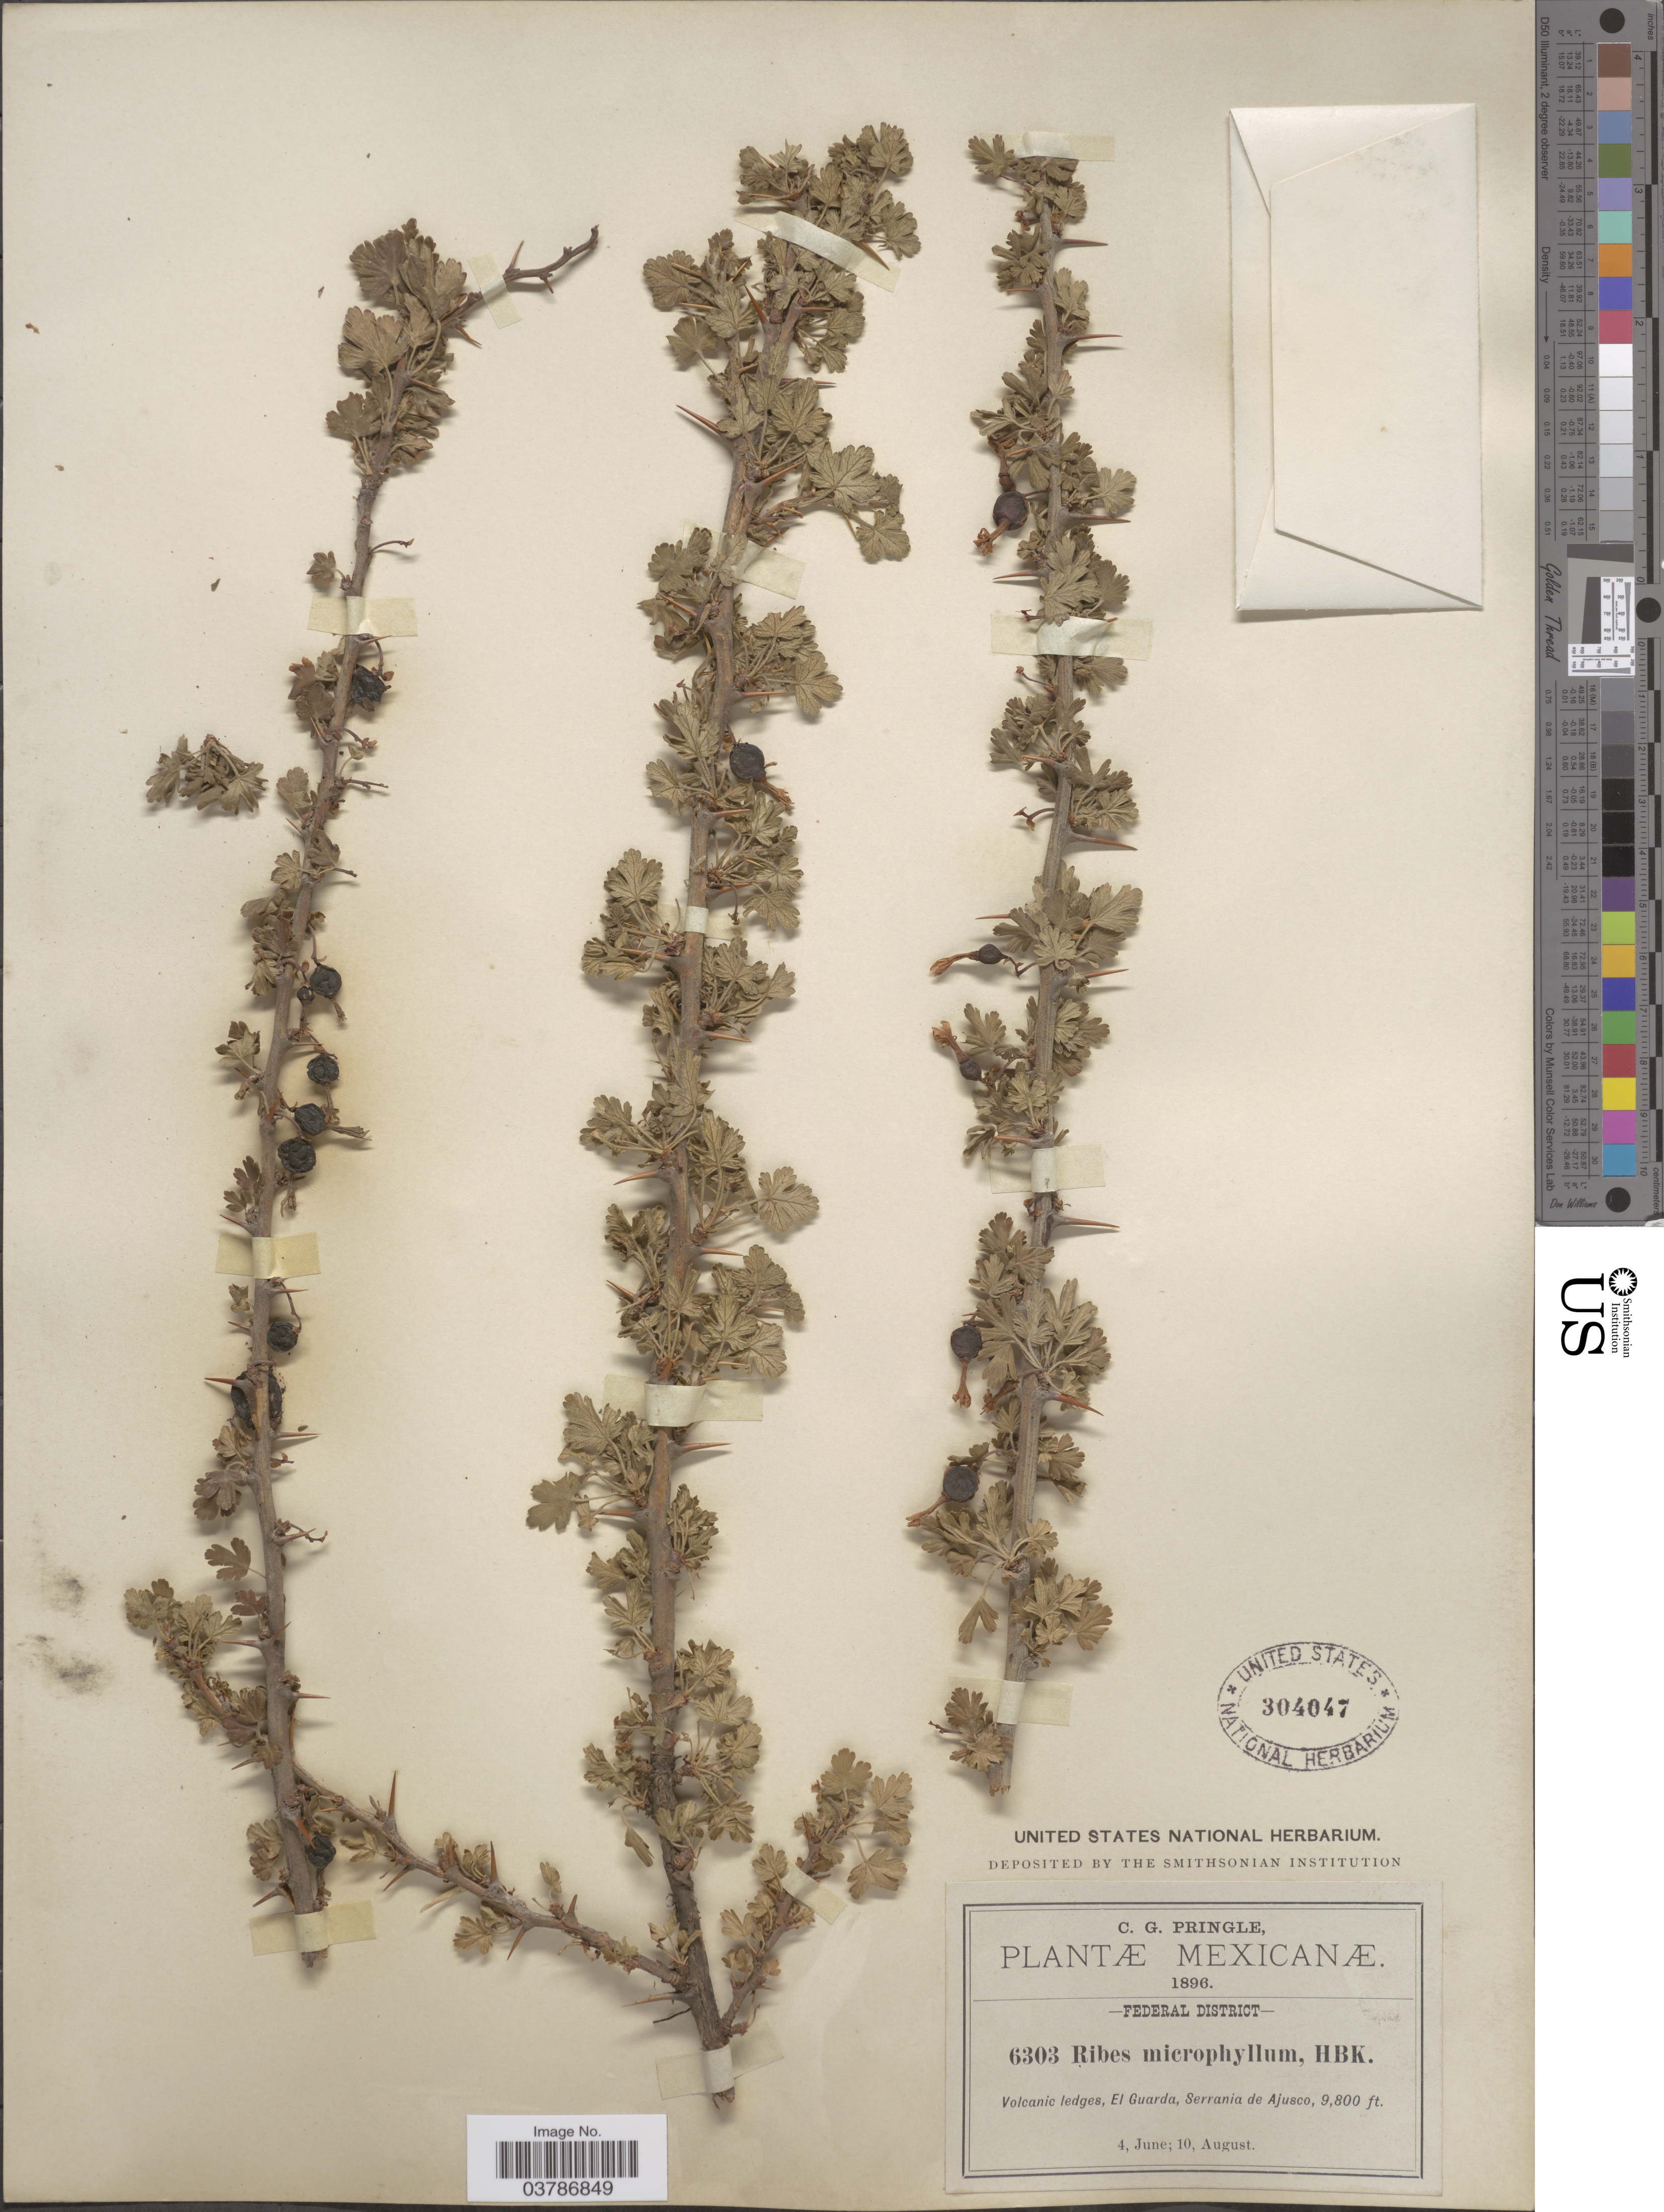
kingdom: Plantae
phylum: Tracheophyta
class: Magnoliopsida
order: Saxifragales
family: Grossulariaceae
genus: Ribes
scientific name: Ribes microphyllum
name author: Kunth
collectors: C. G. Pringle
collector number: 6303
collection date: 1896-06-04/1896-08-10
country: Mexico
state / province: Distrito Federal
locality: Federal District. Volcanic ledges, El Guarda, Serrania de Ajusco.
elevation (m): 2987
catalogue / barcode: US 304047